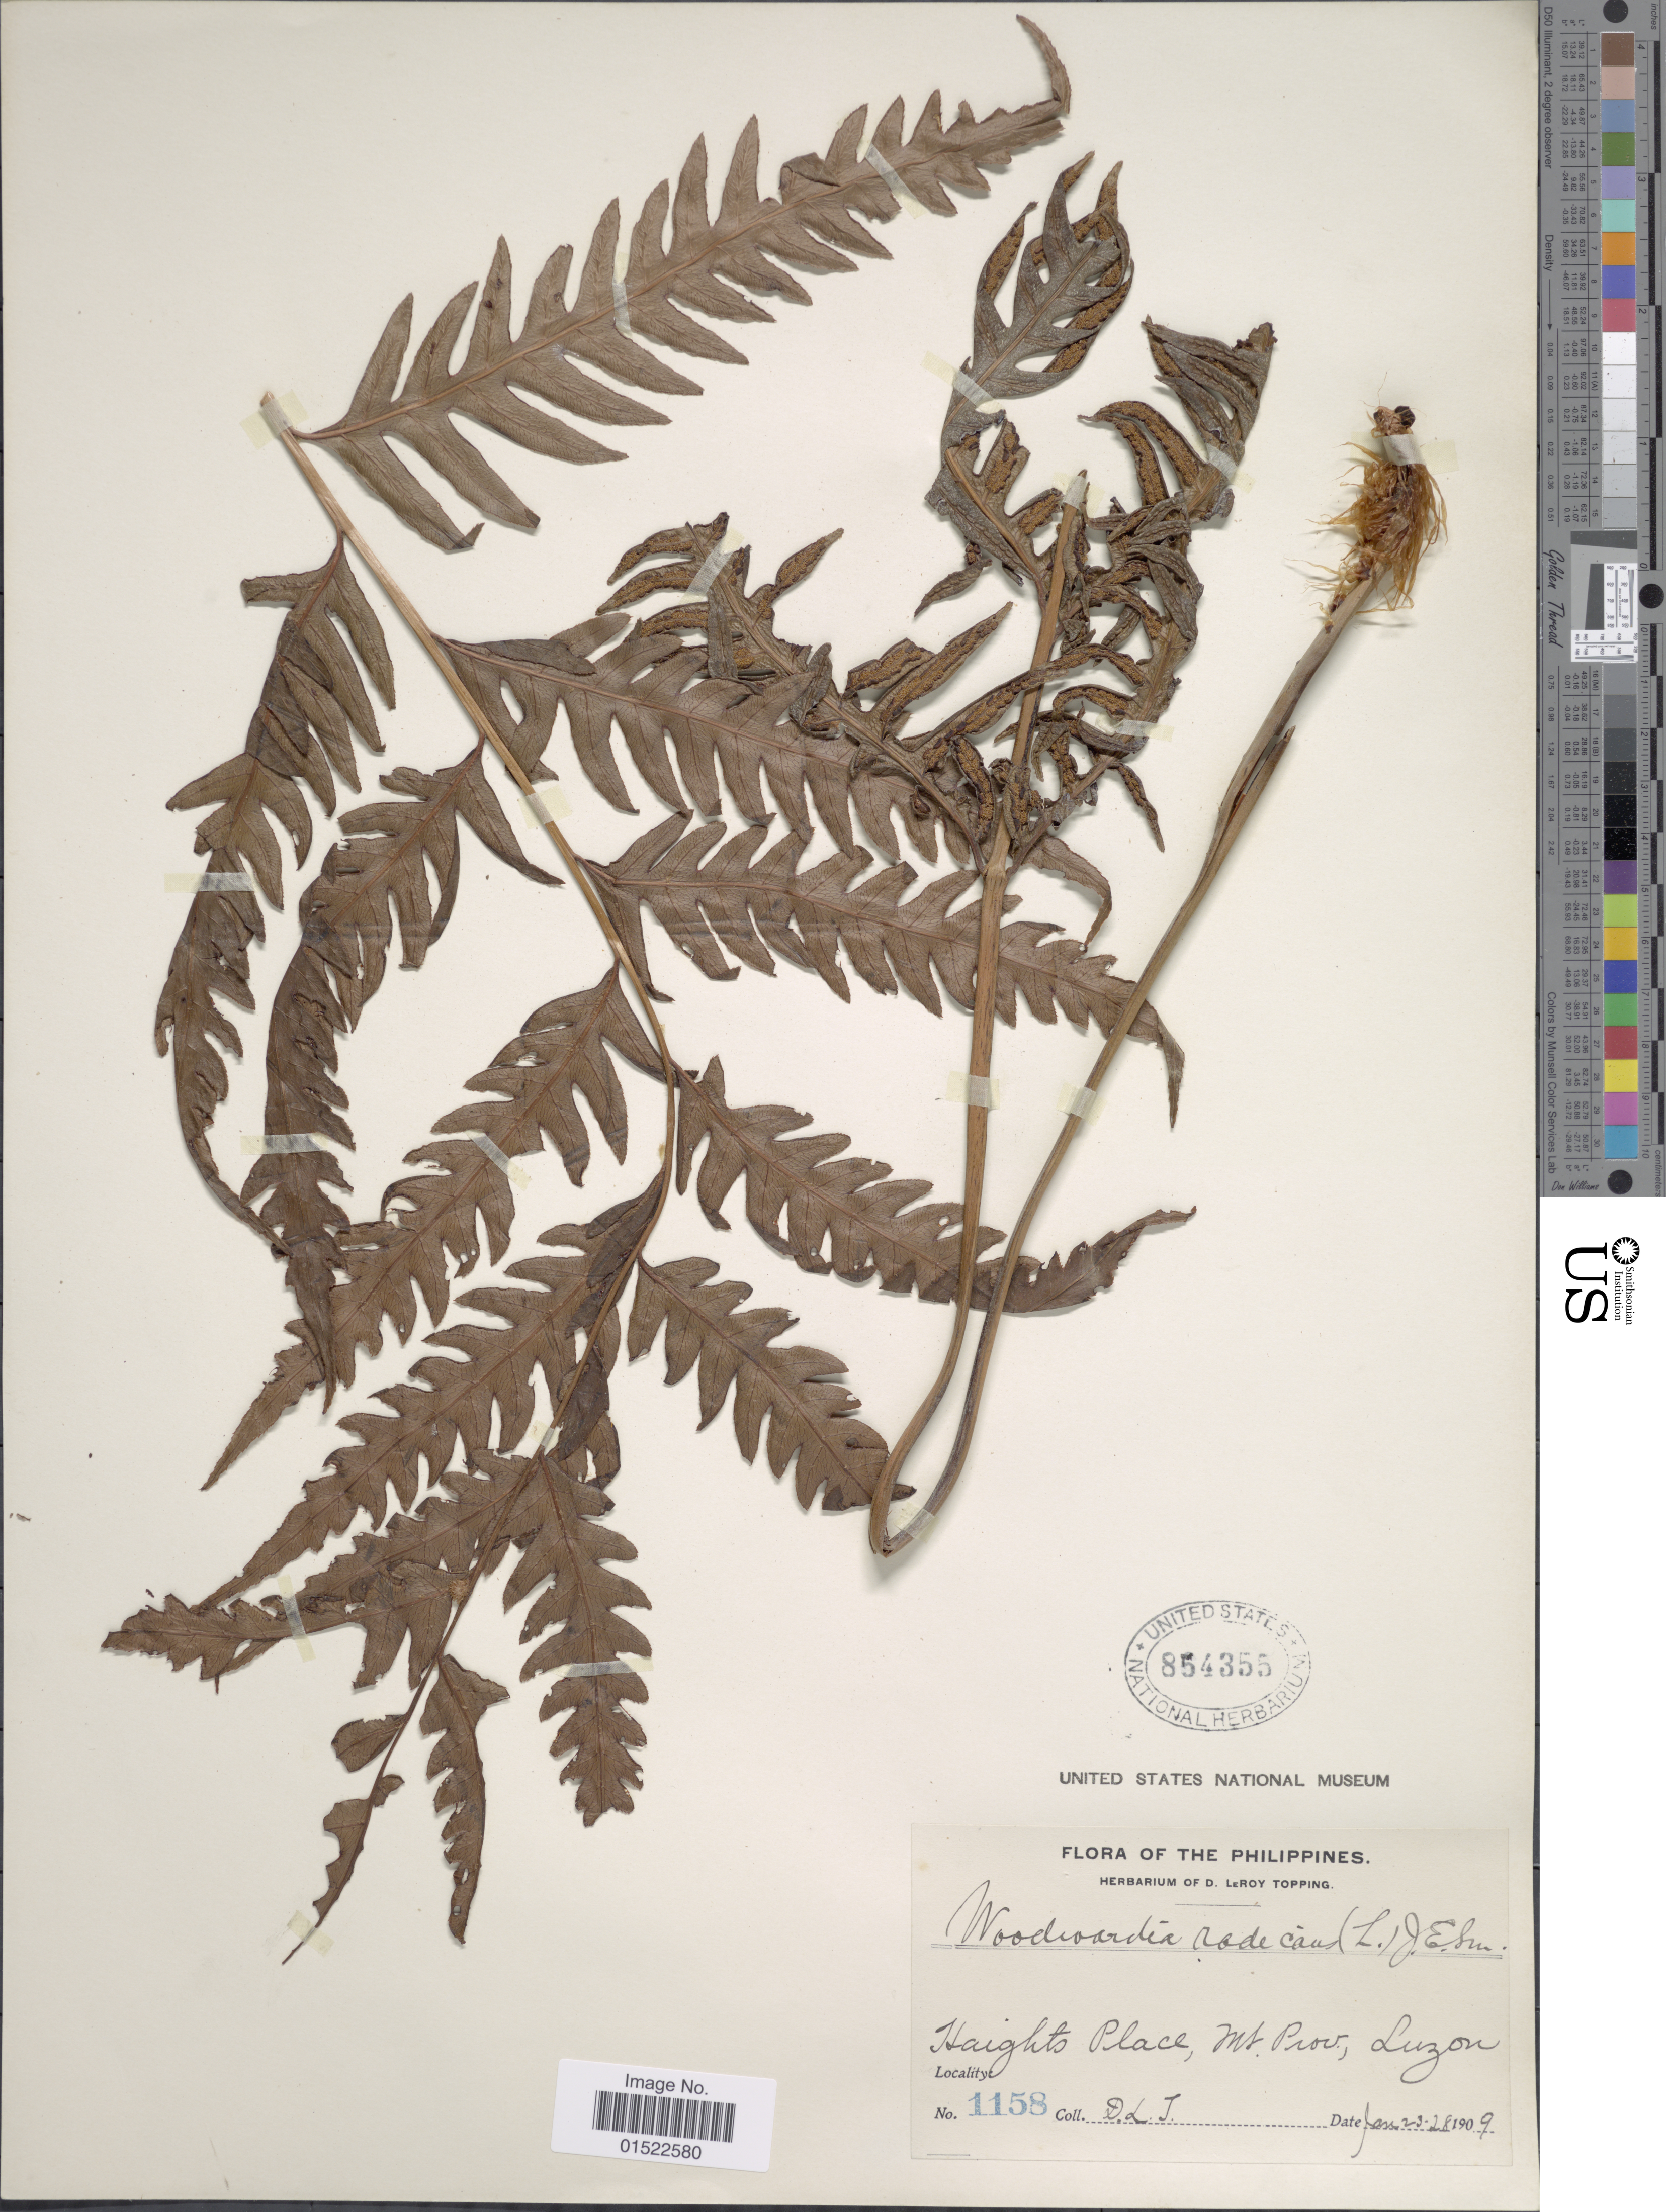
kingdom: Plantae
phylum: Tracheophyta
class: Polypodiopsida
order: Polypodiales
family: Blechnaceae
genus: Woodwardia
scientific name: Woodwardia radicans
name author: (L.) Sm.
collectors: D. L. Topping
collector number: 1158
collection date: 1909-01-23/1909-01-28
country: Philippines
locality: Haights Place, Mt. Prov., Luzon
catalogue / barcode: US 854355